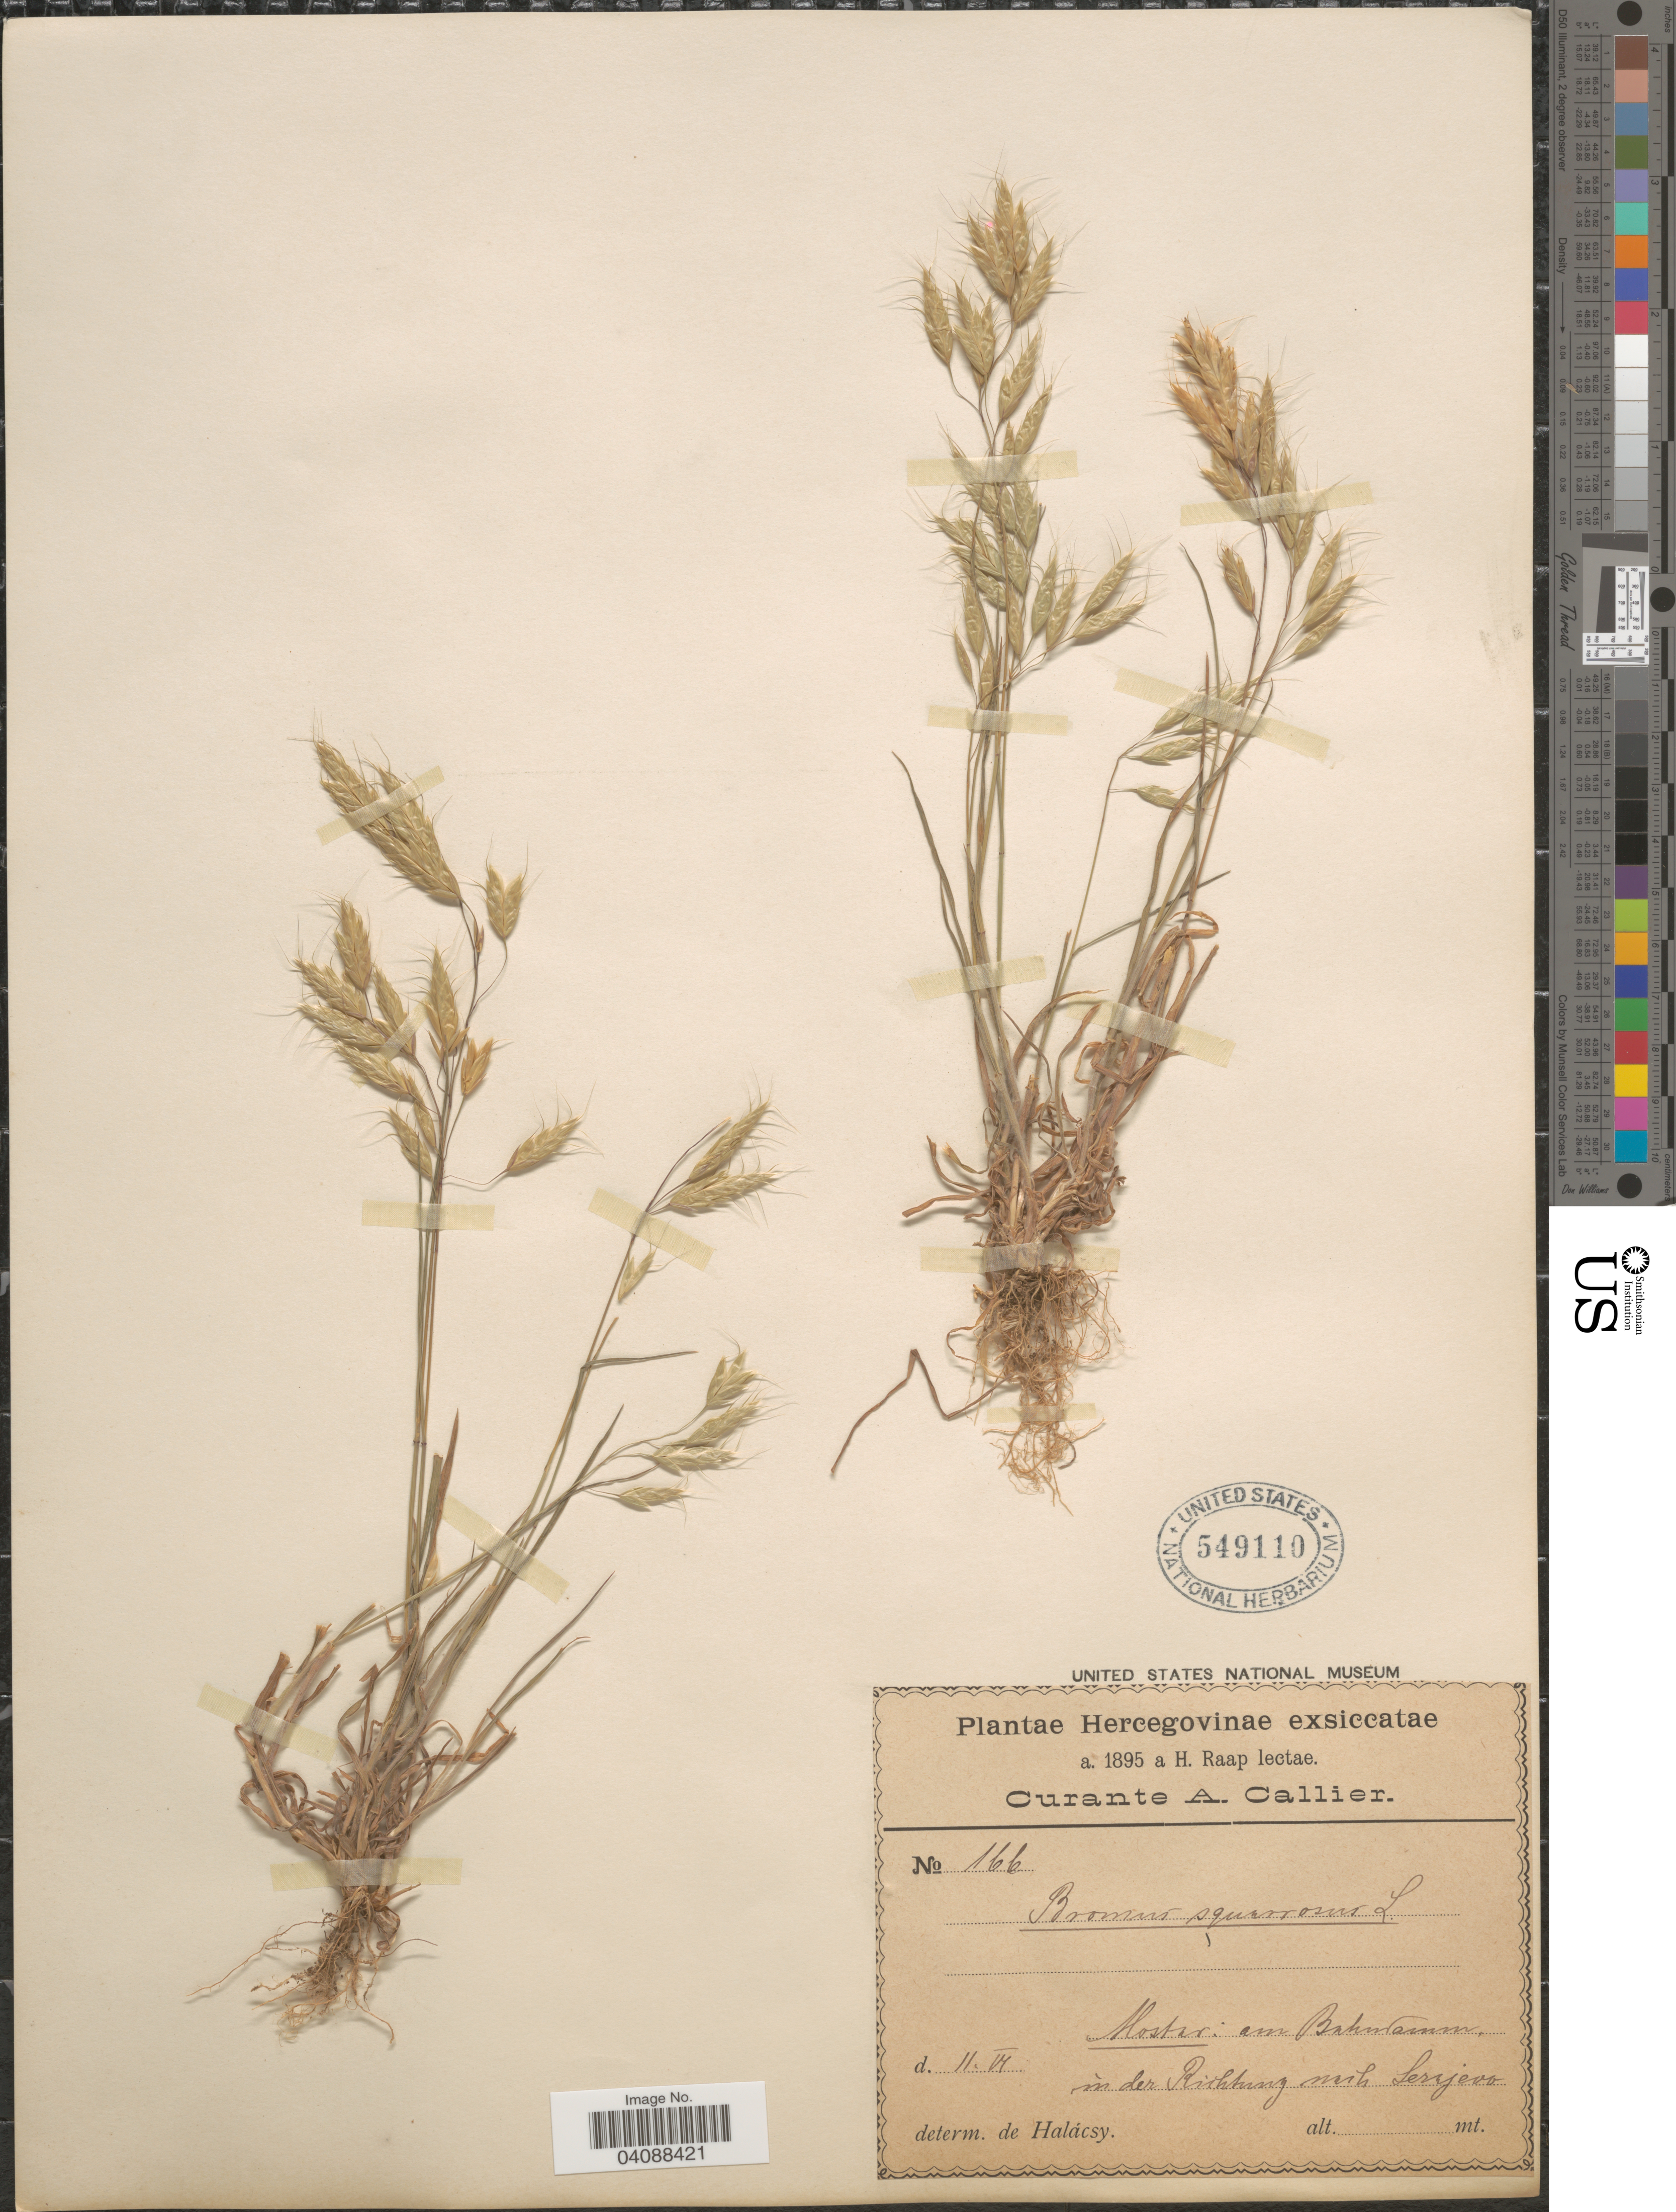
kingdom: Plantae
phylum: Tracheophyta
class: Liliopsida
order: Poales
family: Poaceae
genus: Bromus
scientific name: Bromus squarrosus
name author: L.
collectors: H. Raap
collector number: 166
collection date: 1895-06-11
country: Bosnia and Herzegovina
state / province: Federation of B&H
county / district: Sarajevo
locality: Hercegovinae. Mostar: am Bahndamm, in der Richtung nach Sarajevo.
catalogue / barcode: US 549110